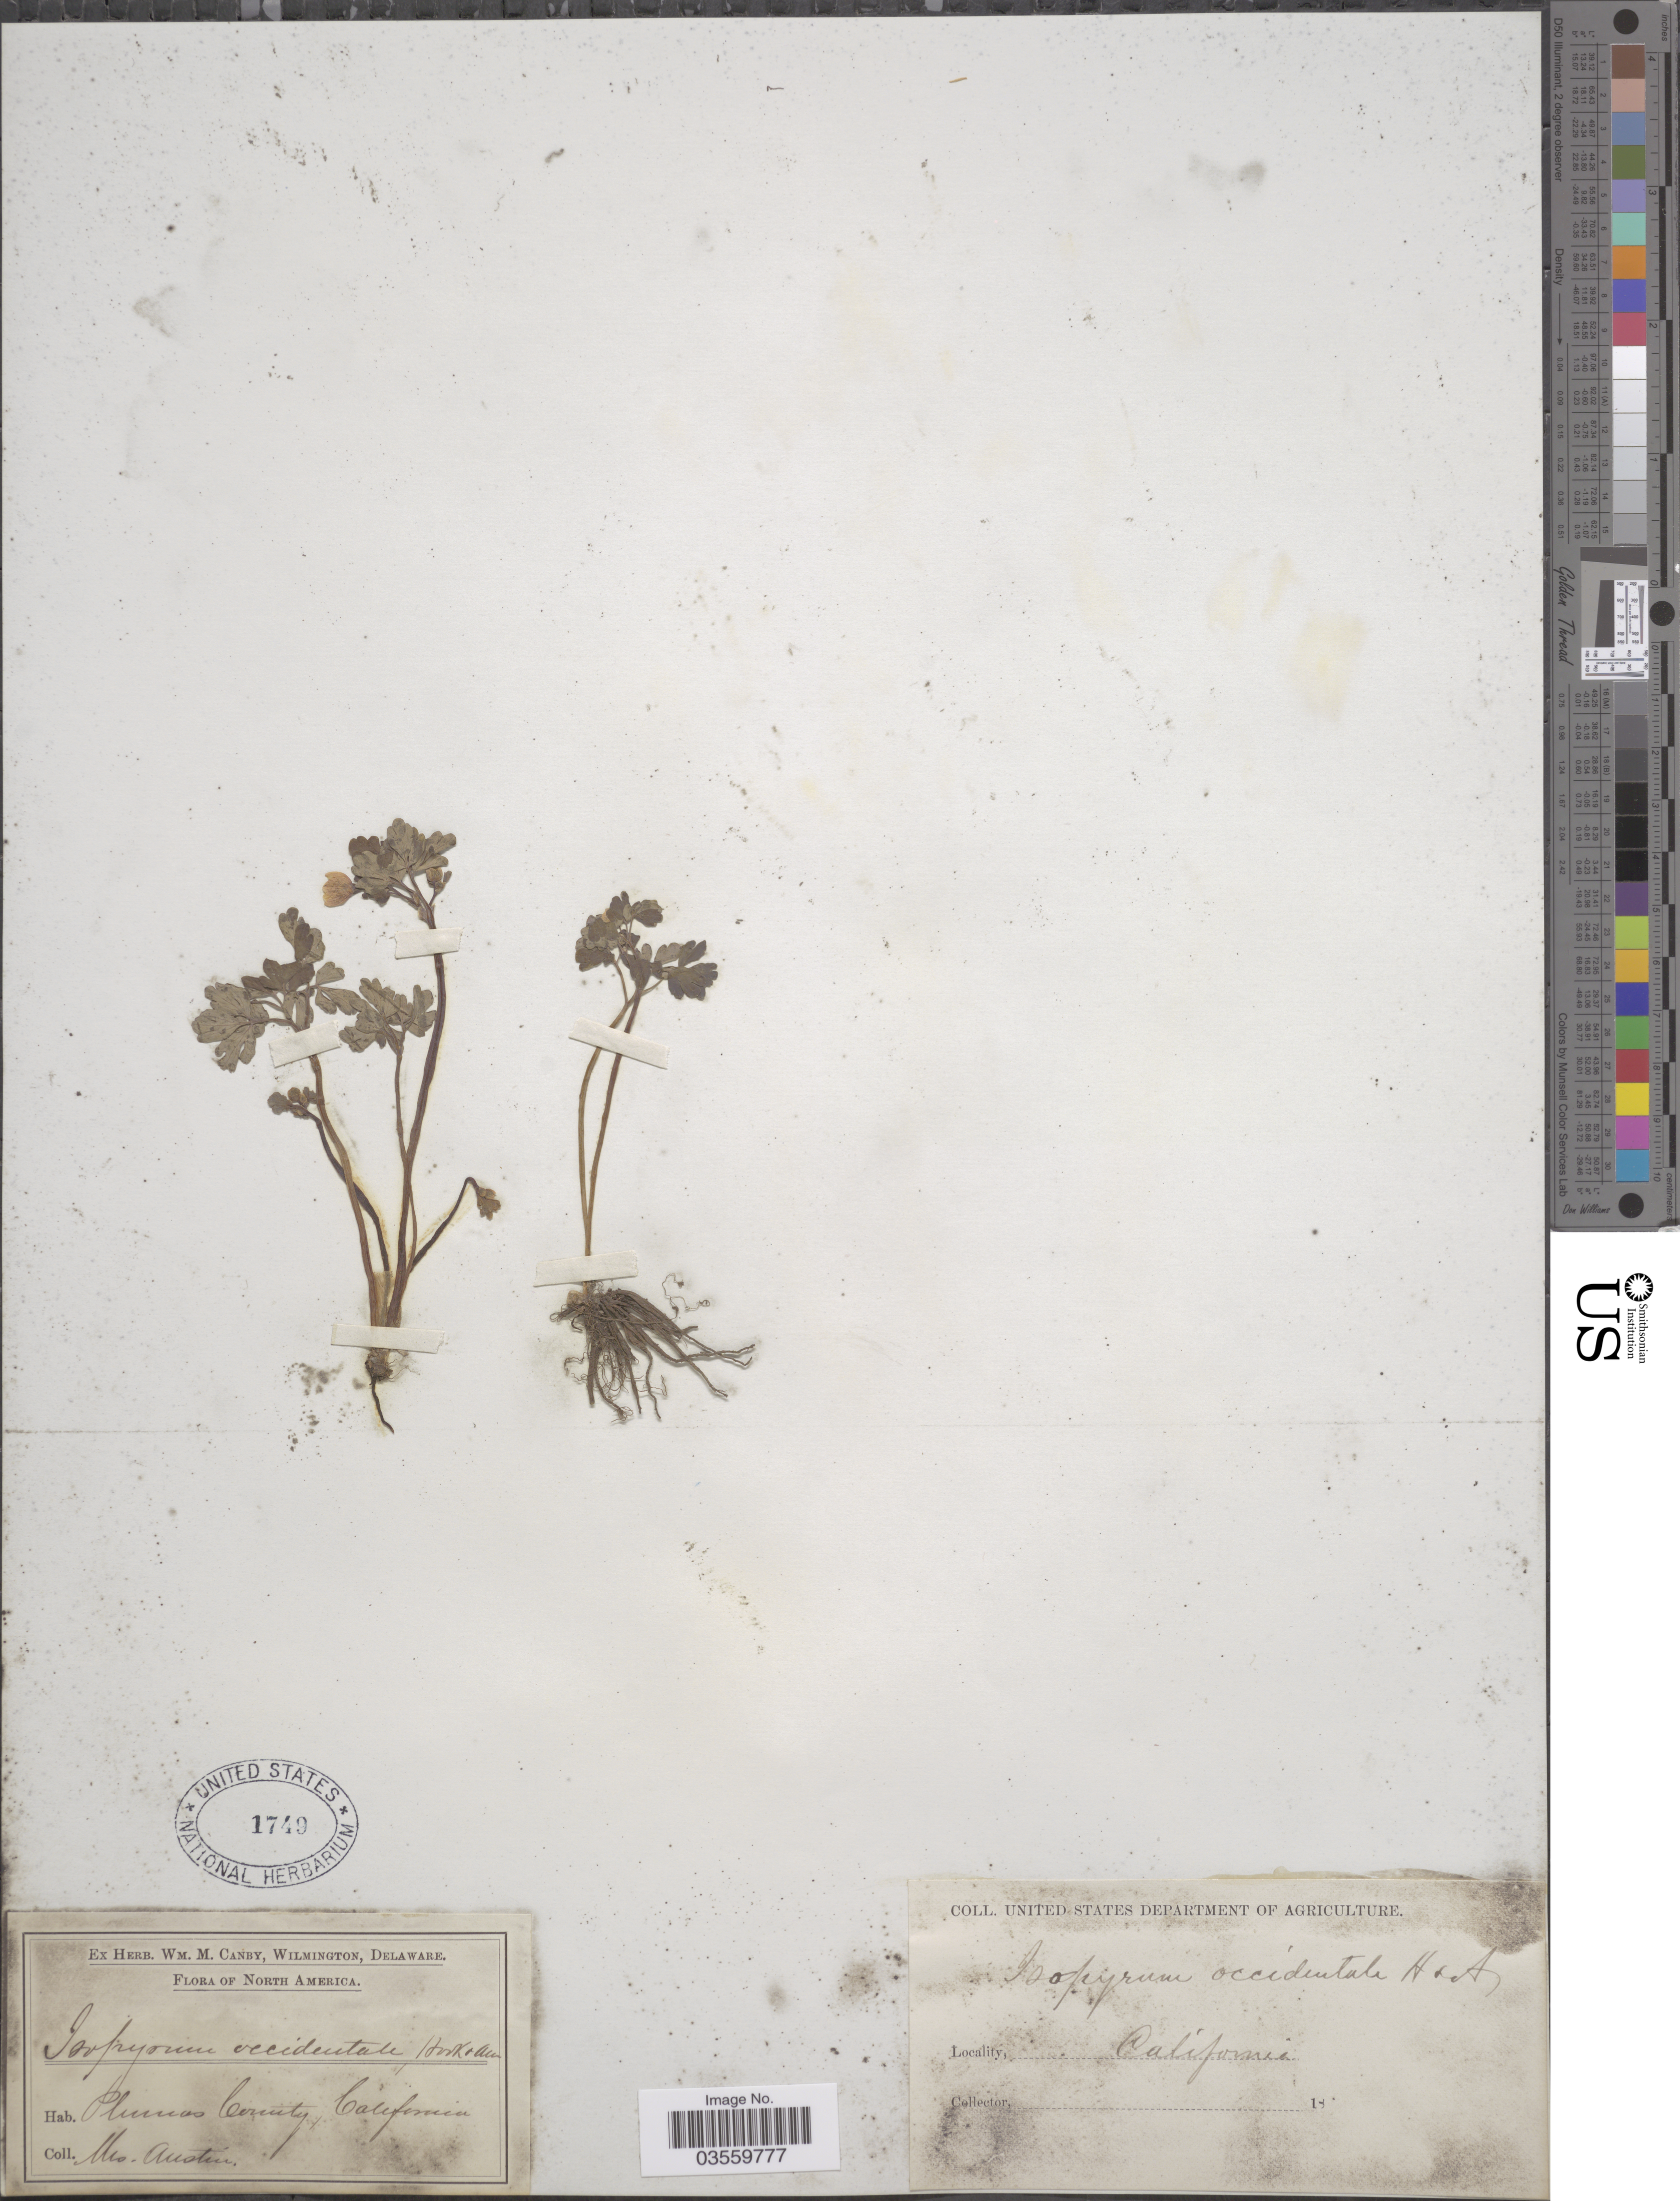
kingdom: Plantae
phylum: Tracheophyta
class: Magnoliopsida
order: Ranunculales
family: Ranunculaceae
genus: Enemion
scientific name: Enemion occidentale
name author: (Hook. & Arn.) J.R. Drumm. & Hutch.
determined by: Strong, Mark T., (BOT), Smithsonian Institution - National Museum of Natural History (UNITED STATES)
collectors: Austin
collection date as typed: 18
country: United States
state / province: California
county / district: Plumas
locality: Plumas County.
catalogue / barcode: US 1749